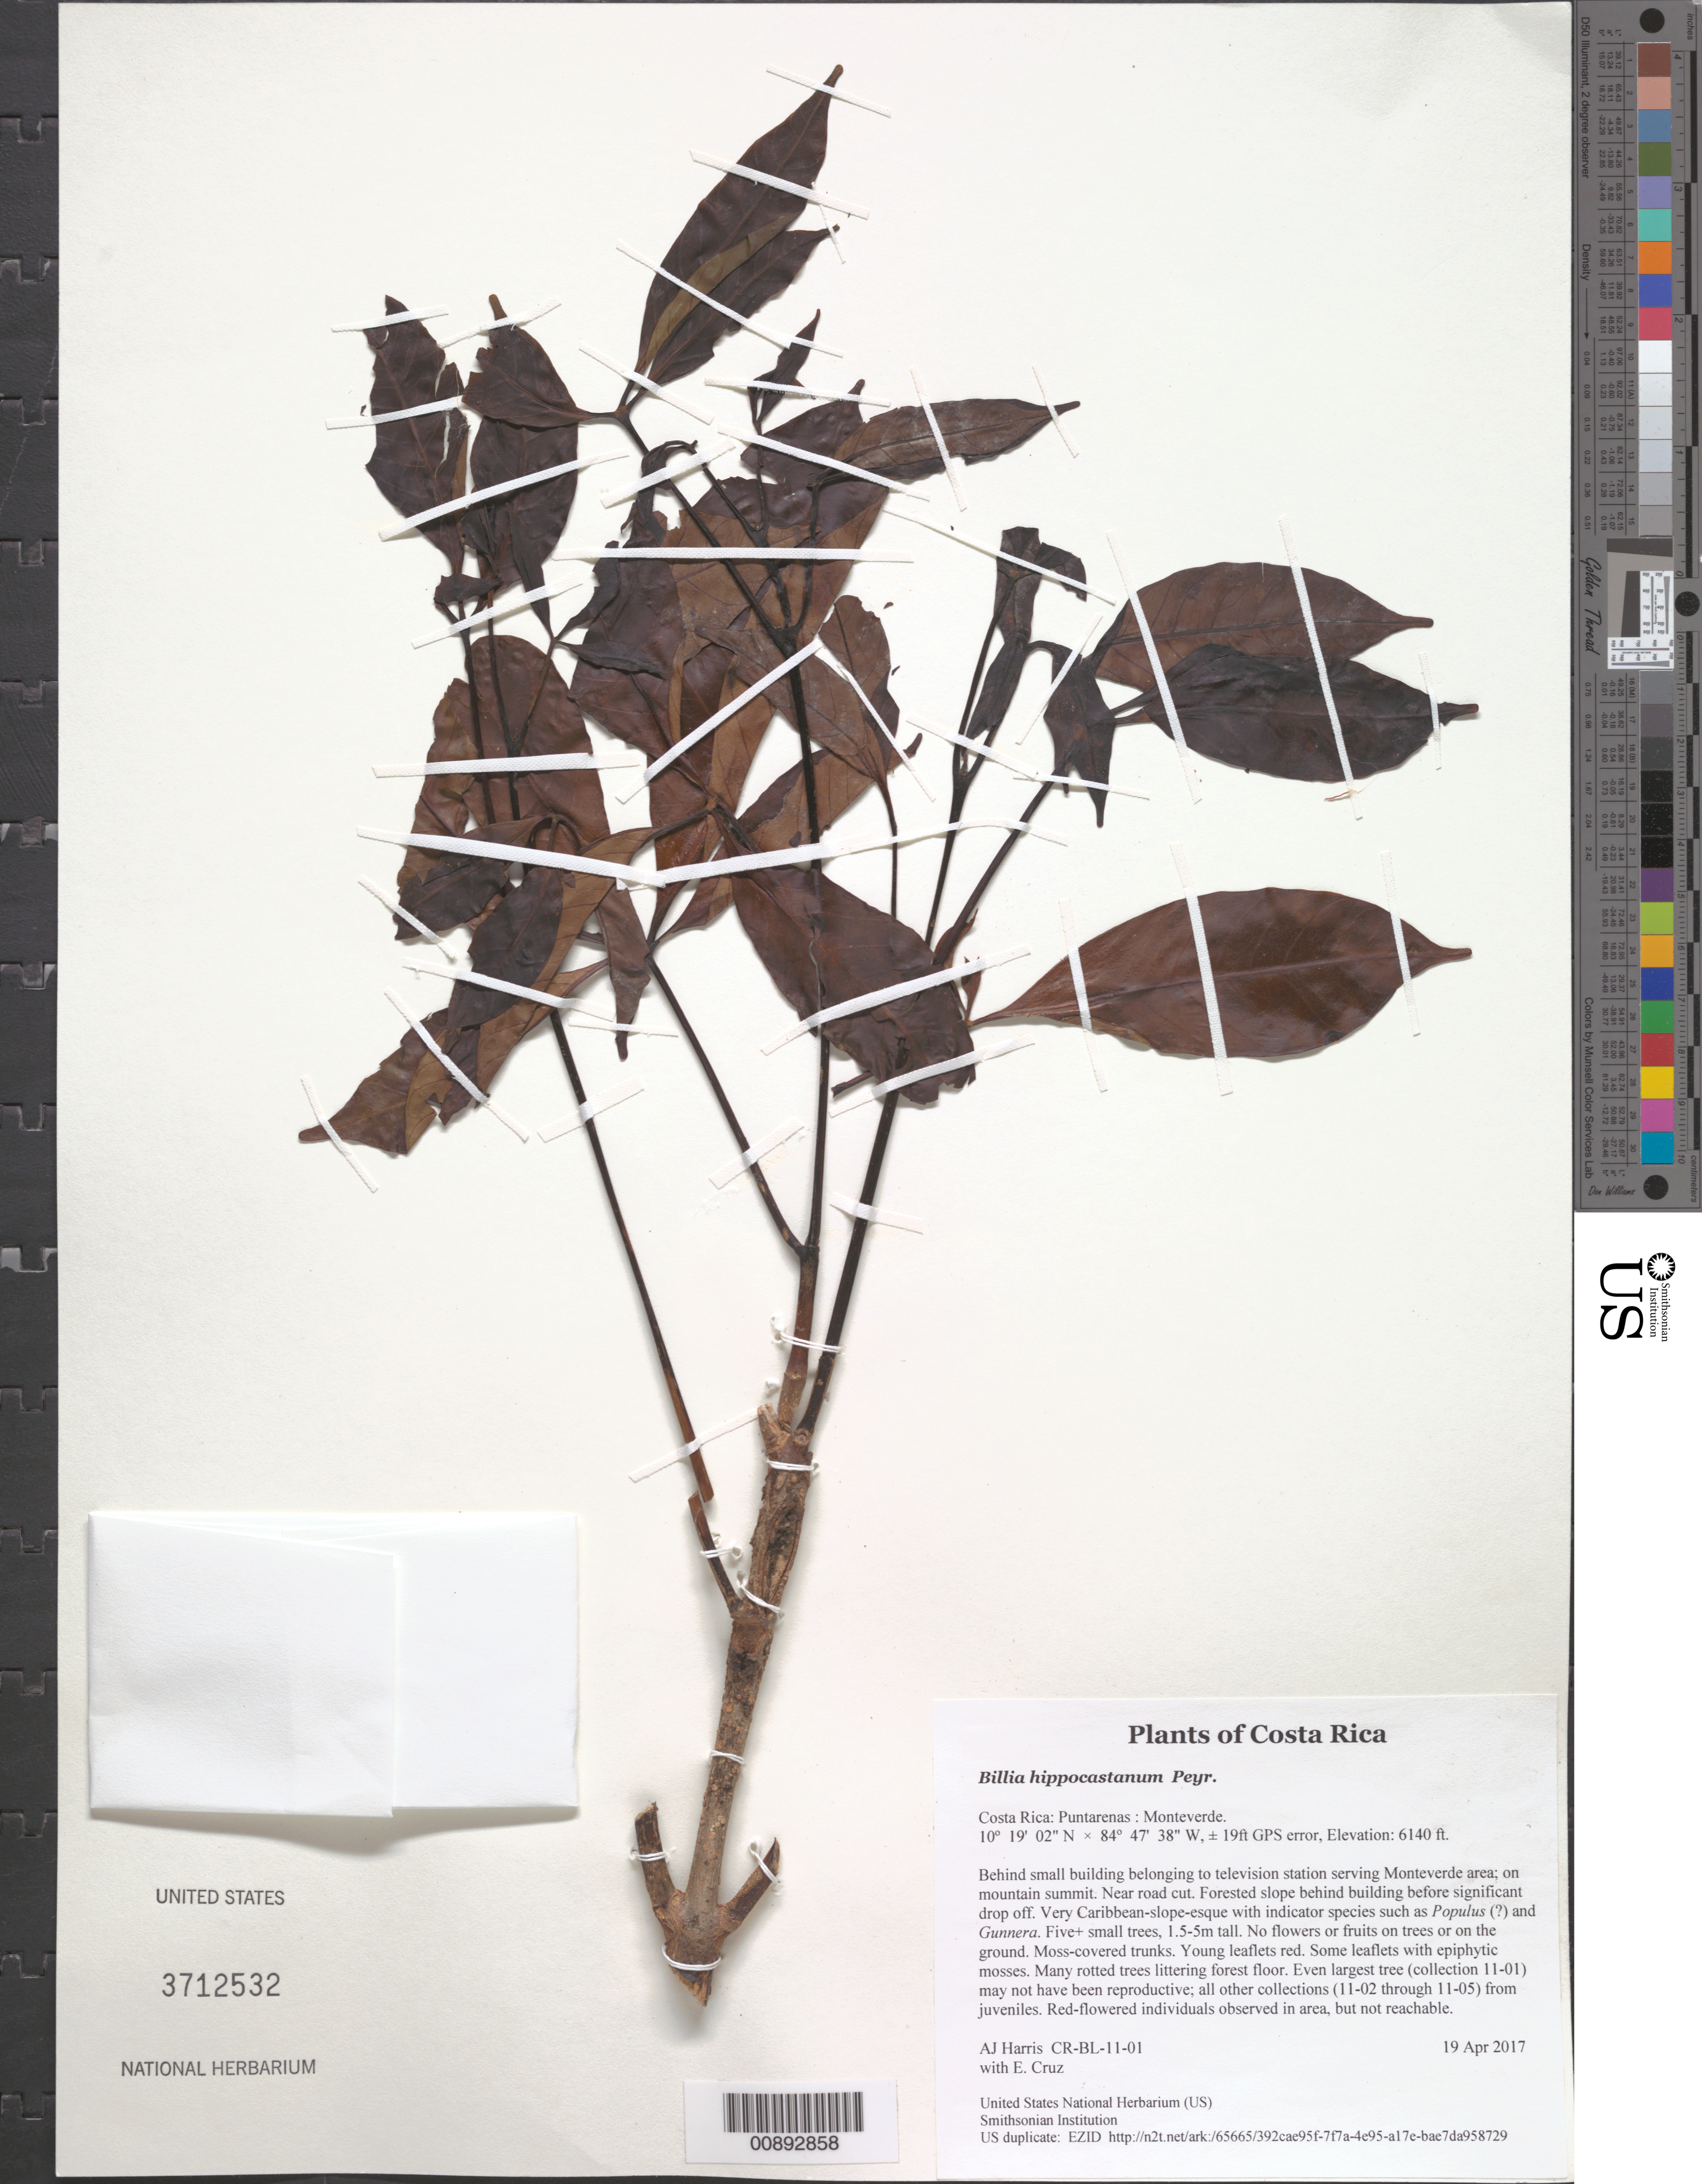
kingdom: Plantae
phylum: Tracheophyta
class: Magnoliopsida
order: Sapindales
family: Sapindaceae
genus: Billia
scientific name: Billia hippocastanum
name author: Peyr.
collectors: A. J. Harris & E. Cruz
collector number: CR-BL-11-01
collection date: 2017-04-18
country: Costa Rica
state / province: Puntarenas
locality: Monteverde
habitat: Forested slope behind building before significant drop off. Very Caribbean-slope-esque with indicator species such as Populus (?) and Gunnera.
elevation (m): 1871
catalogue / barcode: US 3712532